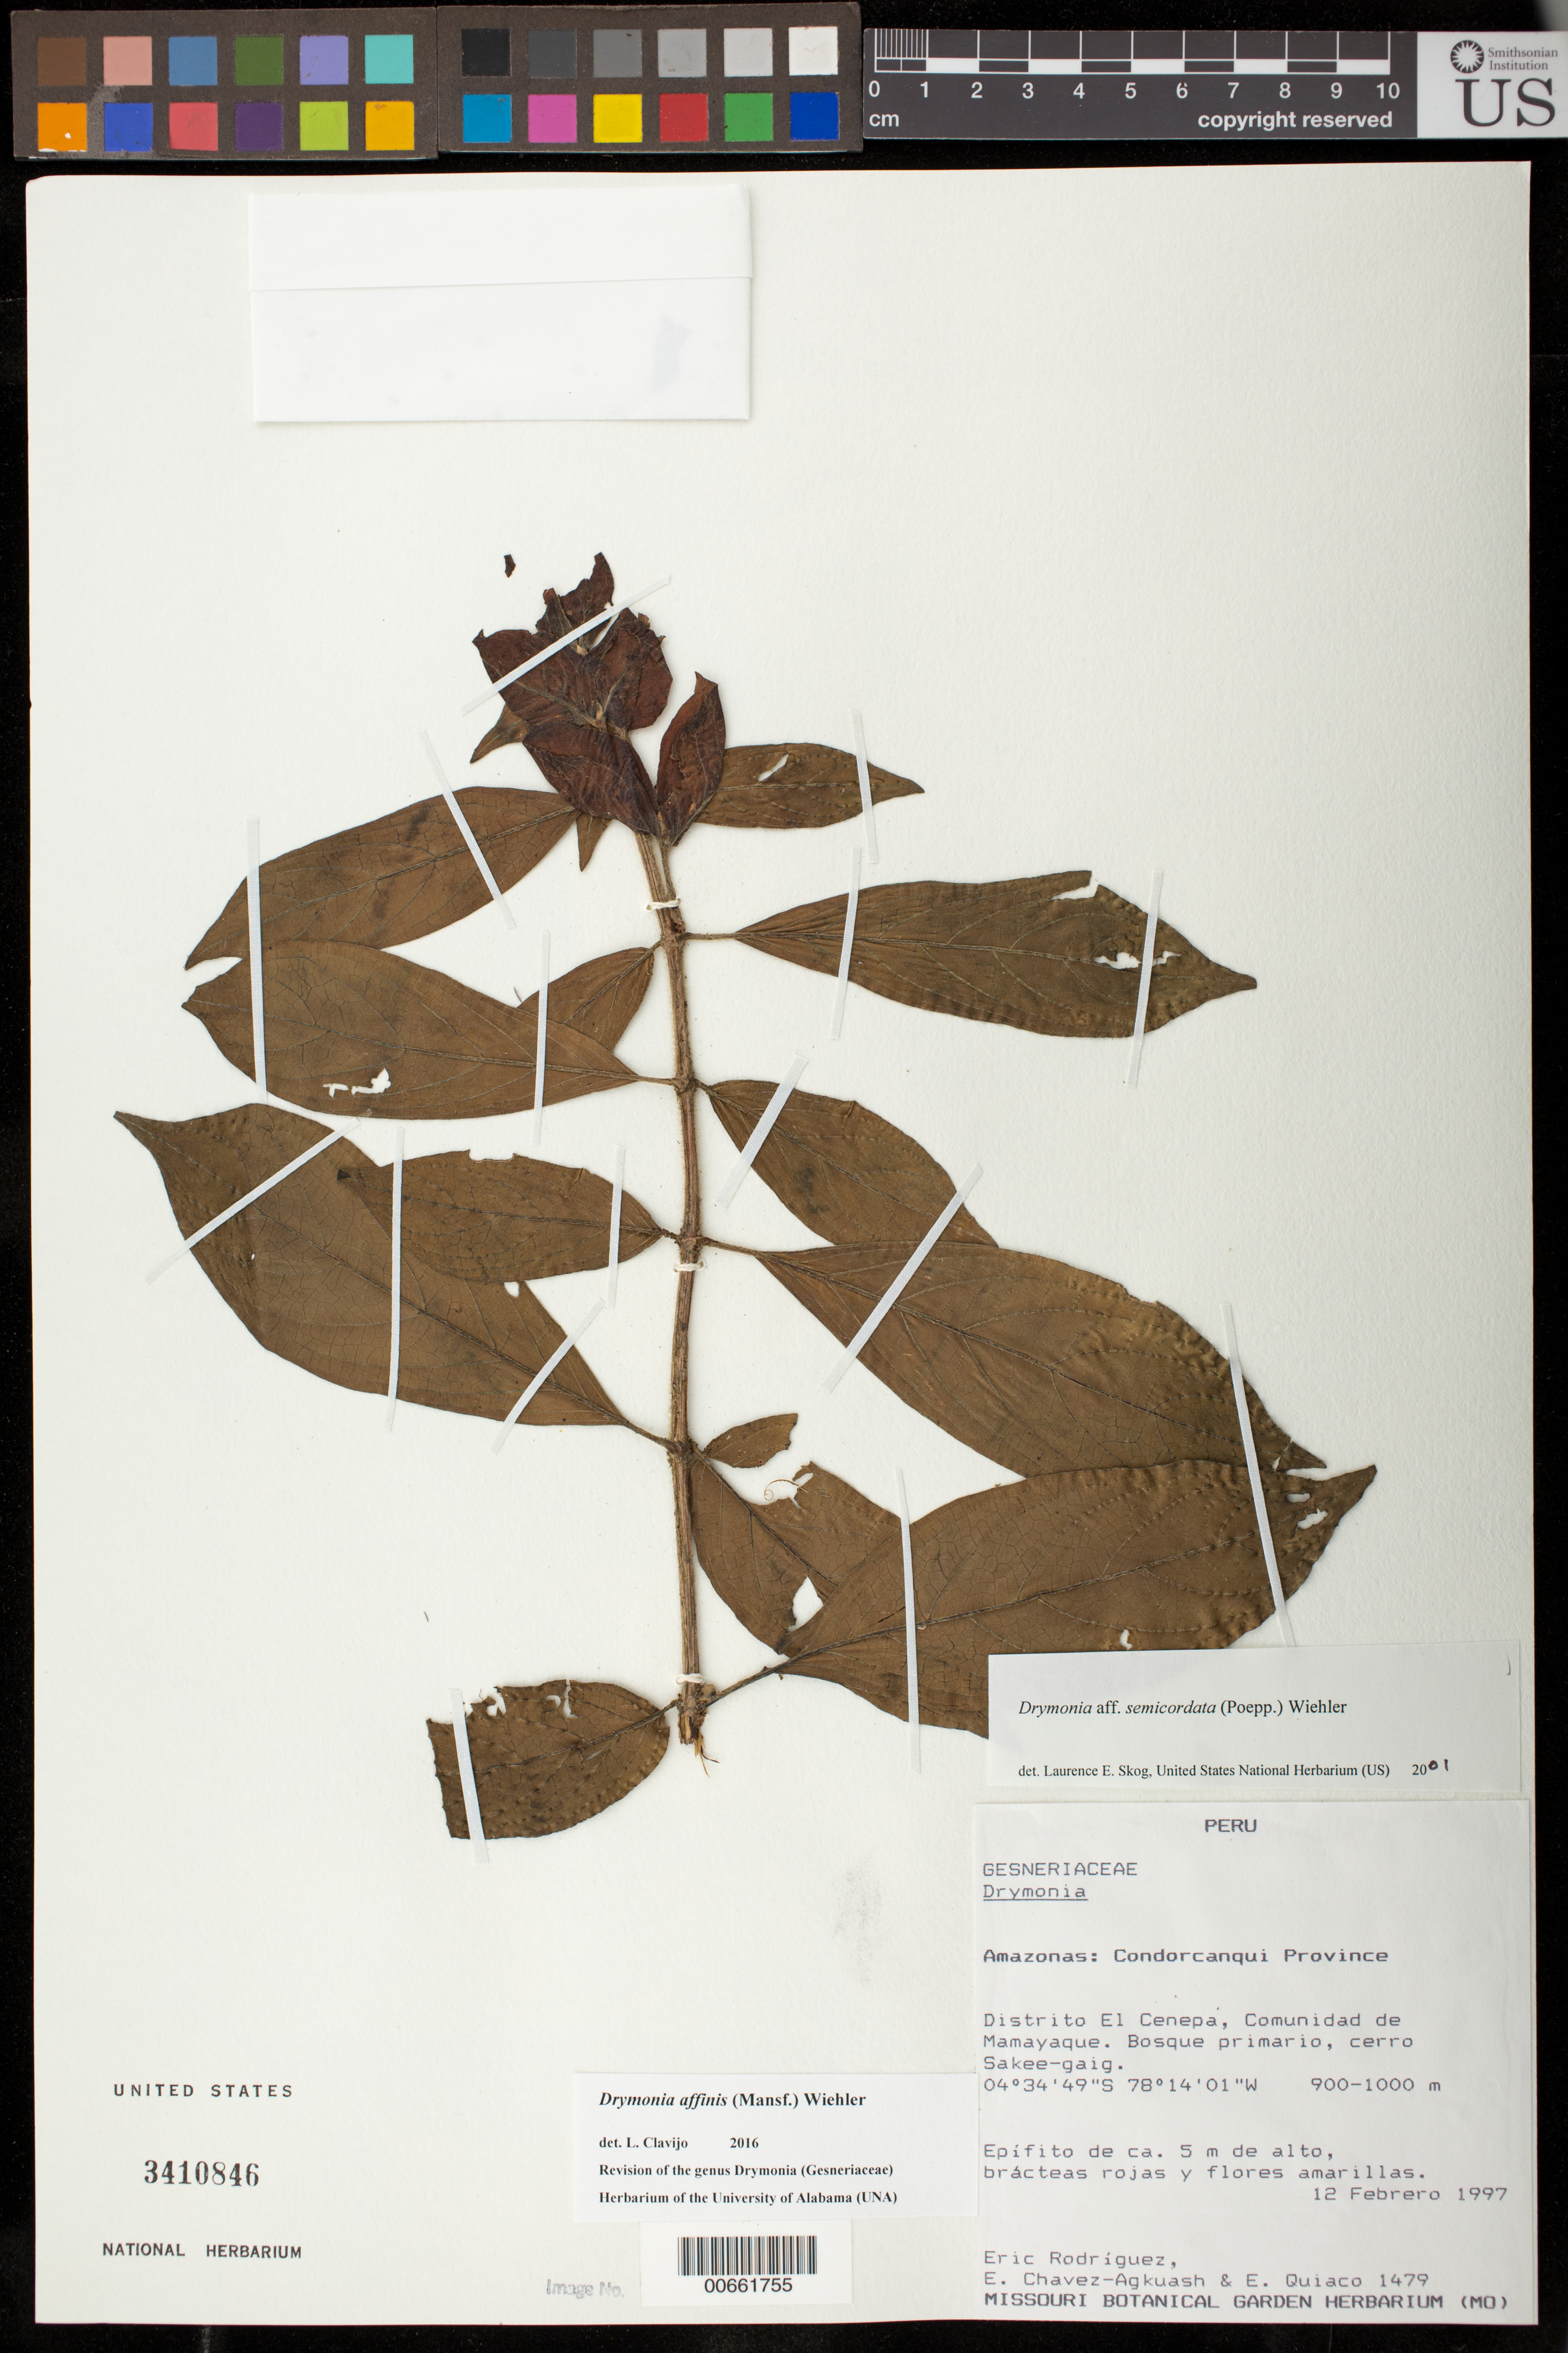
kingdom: Plantae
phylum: Tracheophyta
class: Magnoliopsida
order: Lamiales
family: Gesneriaceae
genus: Drymonia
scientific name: Drymonia affinis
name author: (Mansf.) Wiehler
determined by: Clavijo, L.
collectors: E. Rodriguez, E. Chavez-Agkuash & E. Quiaco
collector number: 1479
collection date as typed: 12 Feb 1997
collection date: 1997-02-12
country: Peru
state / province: Amazonas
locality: Prov. Condorcanqui, Distrito El Cenepa, comunidad de Mamayaque, cerro Sakee-gaig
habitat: Bosque primario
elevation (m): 900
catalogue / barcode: US 3410846